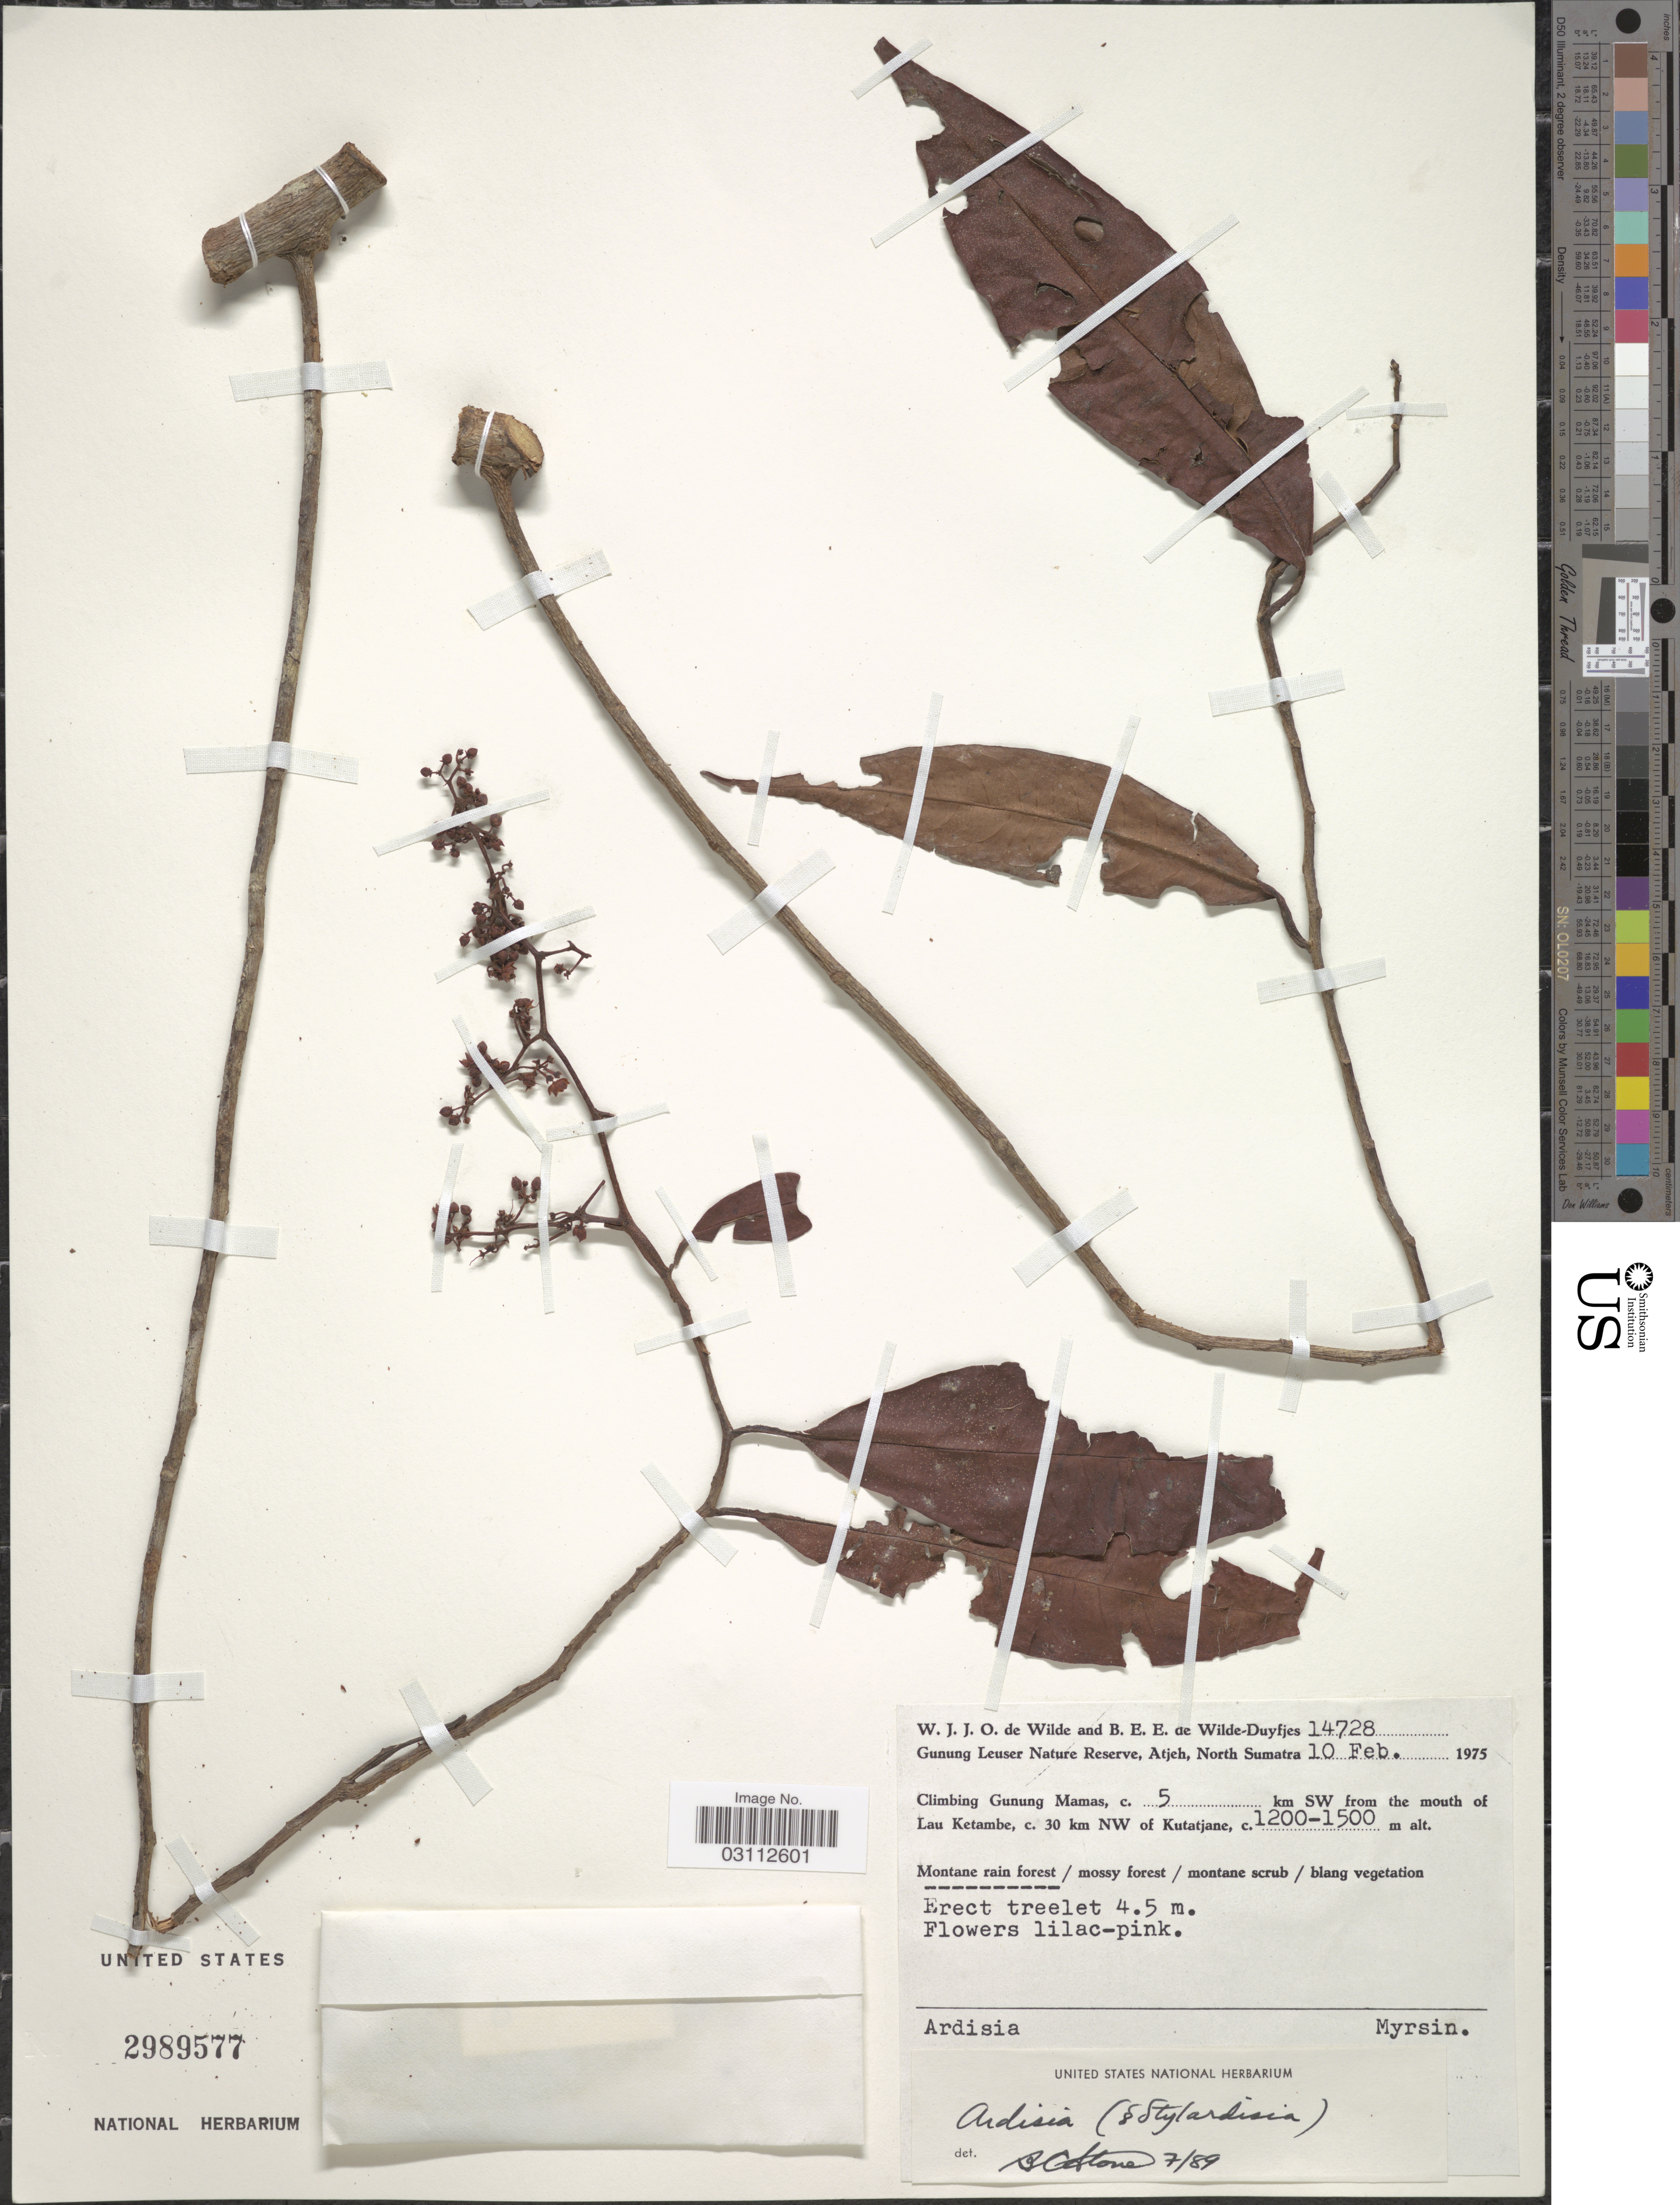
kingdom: Plantae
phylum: Tracheophyta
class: Magnoliopsida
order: Ericales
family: Primulaceae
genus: Ardisia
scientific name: Ardisia sp.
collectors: W. J. de Wilde & B. E. de Wilde-Duyfjes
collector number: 14728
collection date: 1975-02-10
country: Indonesia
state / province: Sumatra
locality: Gunung Leuser Nature Reserve, Atjeh, North Sumatra, Climbing Gunung Mamas, c. 5 km SW from the mouth of Lau Ketambe, c. 30 km NW of Kutatjane.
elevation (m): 1200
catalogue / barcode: US 2989577